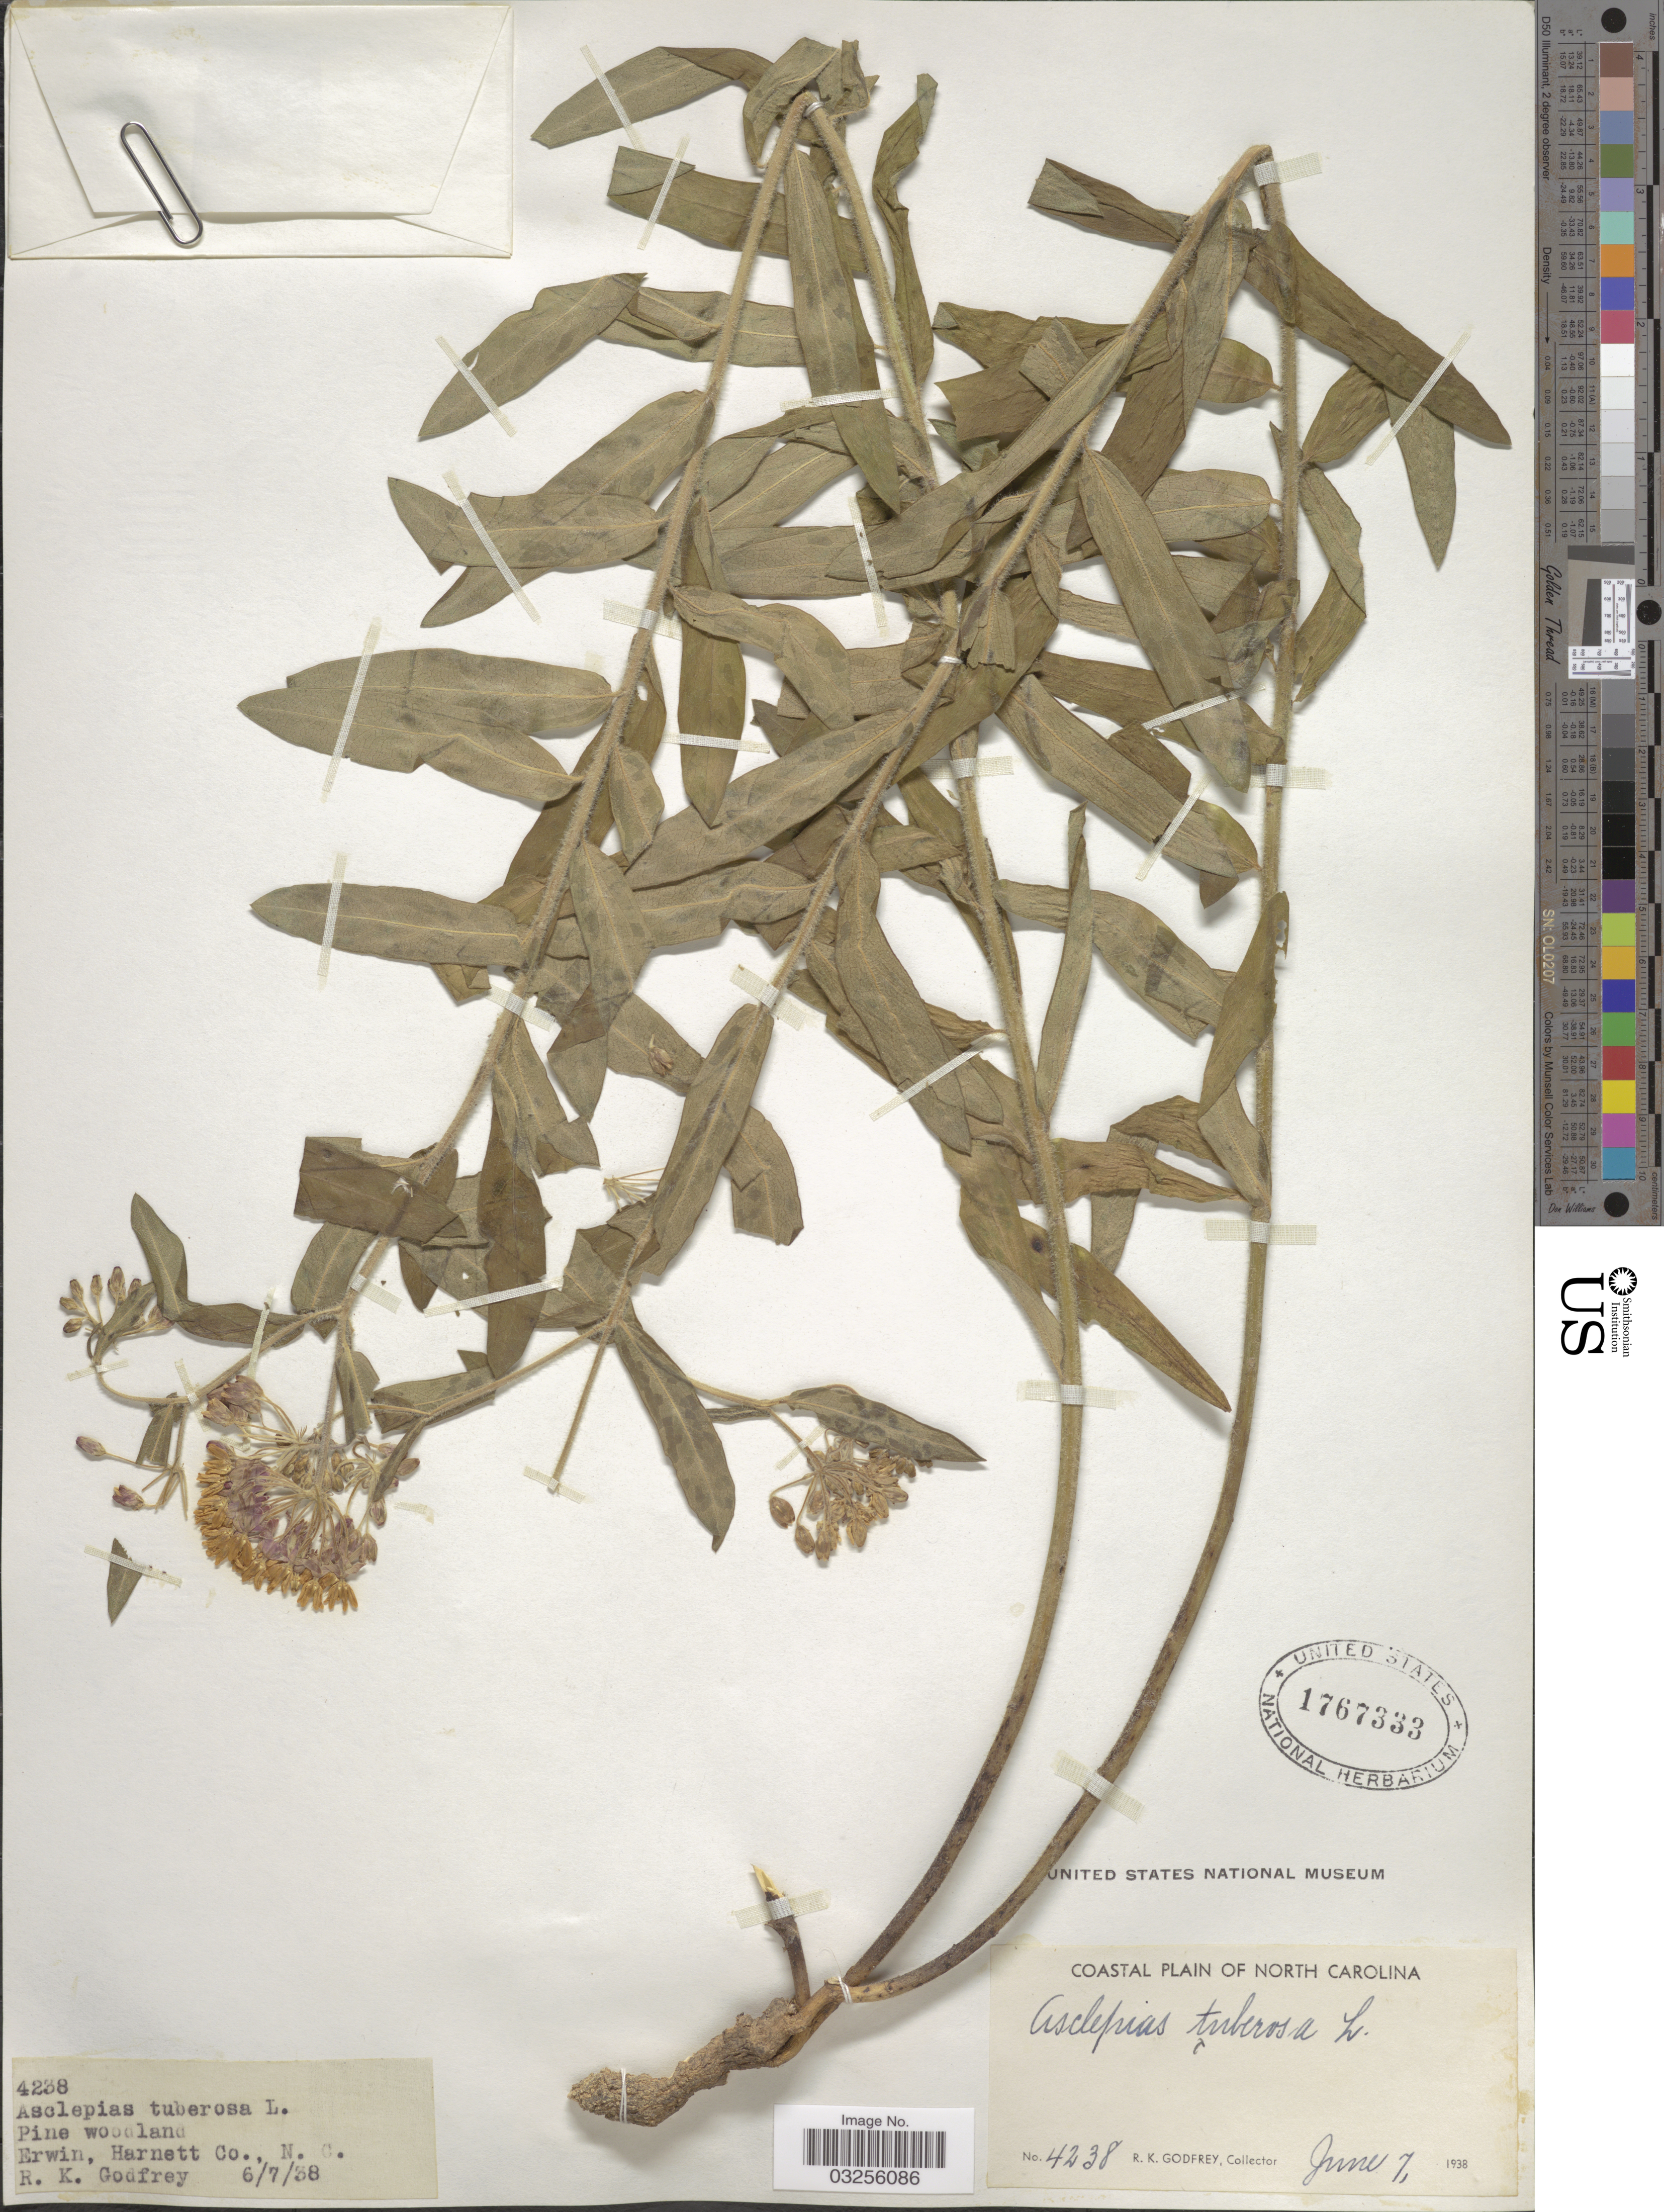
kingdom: Plantae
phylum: Tracheophyta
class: Magnoliopsida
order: Gentianales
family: Apocynaceae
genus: Asclepias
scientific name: Asclepias tuberosa subsp. tuberosa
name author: L.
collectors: R. K. Godfrey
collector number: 4238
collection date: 1938-06-07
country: United States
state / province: North Carolina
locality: Coastal Plain. Erwin, Harnett Co. N. C.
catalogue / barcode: US 1767333